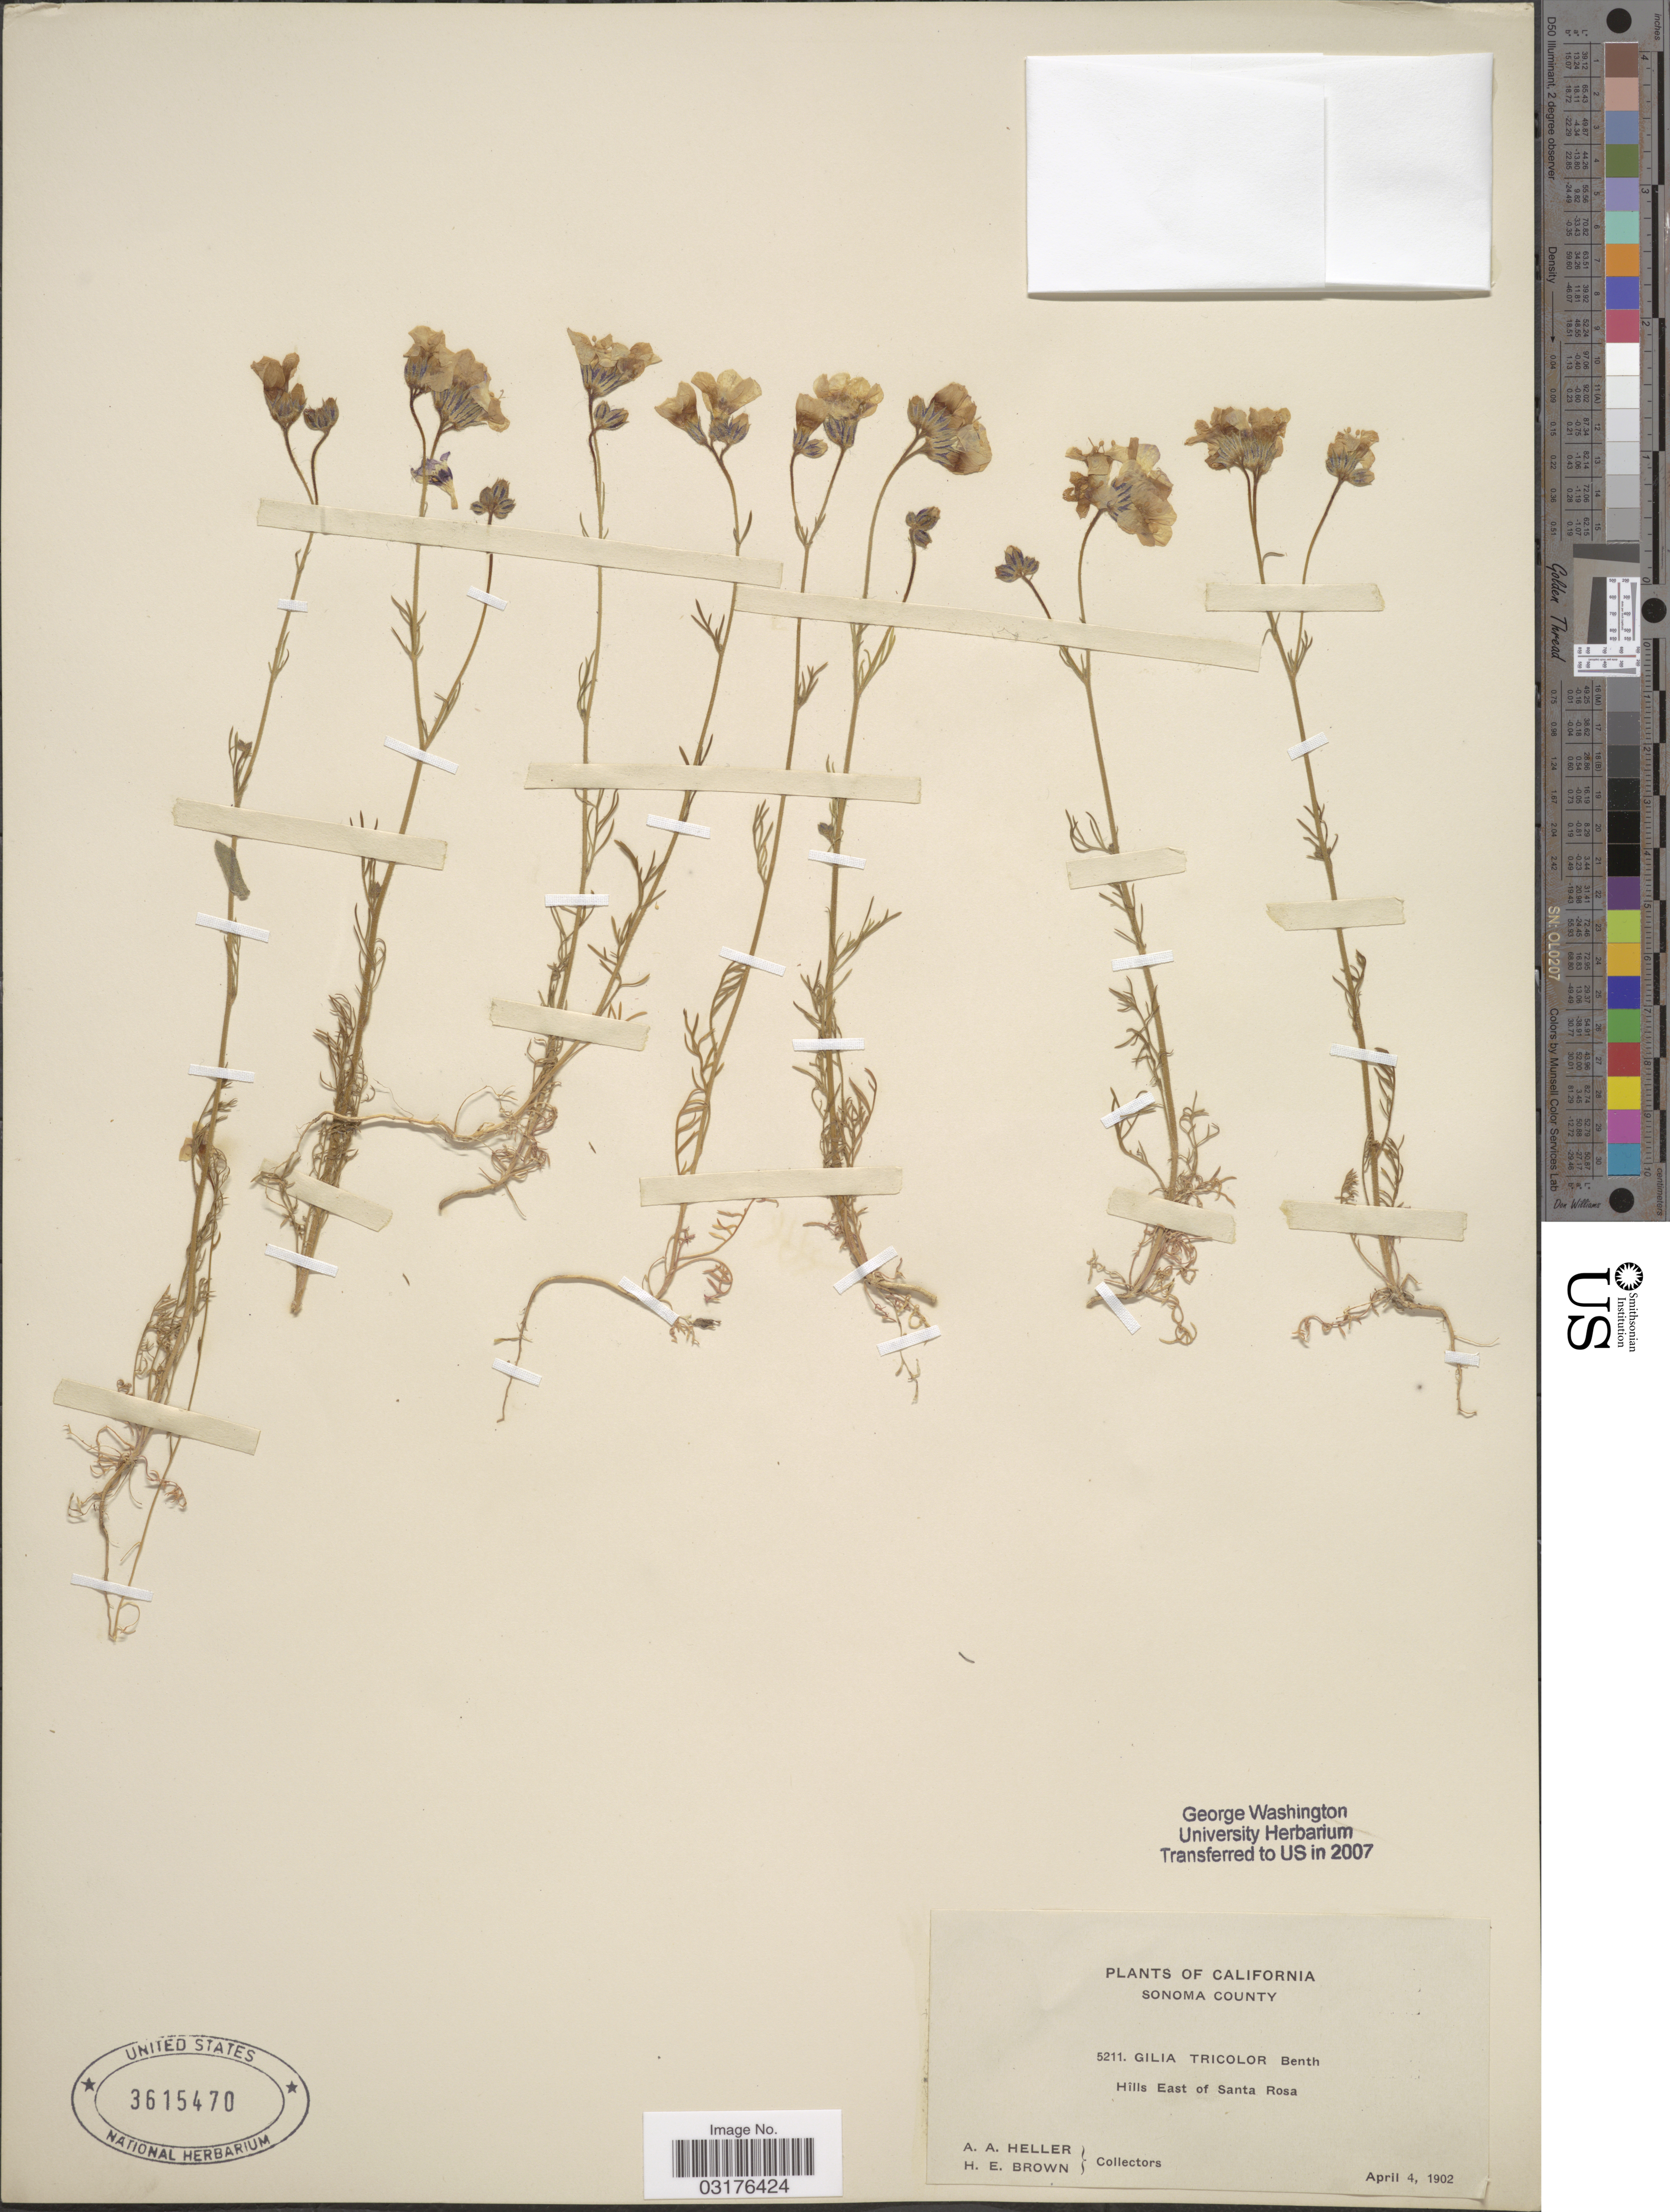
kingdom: Plantae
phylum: Tracheophyta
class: Magnoliopsida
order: Ericales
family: Polemoniaceae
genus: Gilia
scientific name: Gilia tricolor subsp. diffusa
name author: (Congdon) H. Mason & A.D. Grant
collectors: A. A. Heller & H. E. Brown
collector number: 5211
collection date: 1902-04-04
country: United States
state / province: California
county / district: Sonoma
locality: Sonoma County, Hills East of Santa Rosa.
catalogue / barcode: US 3615470